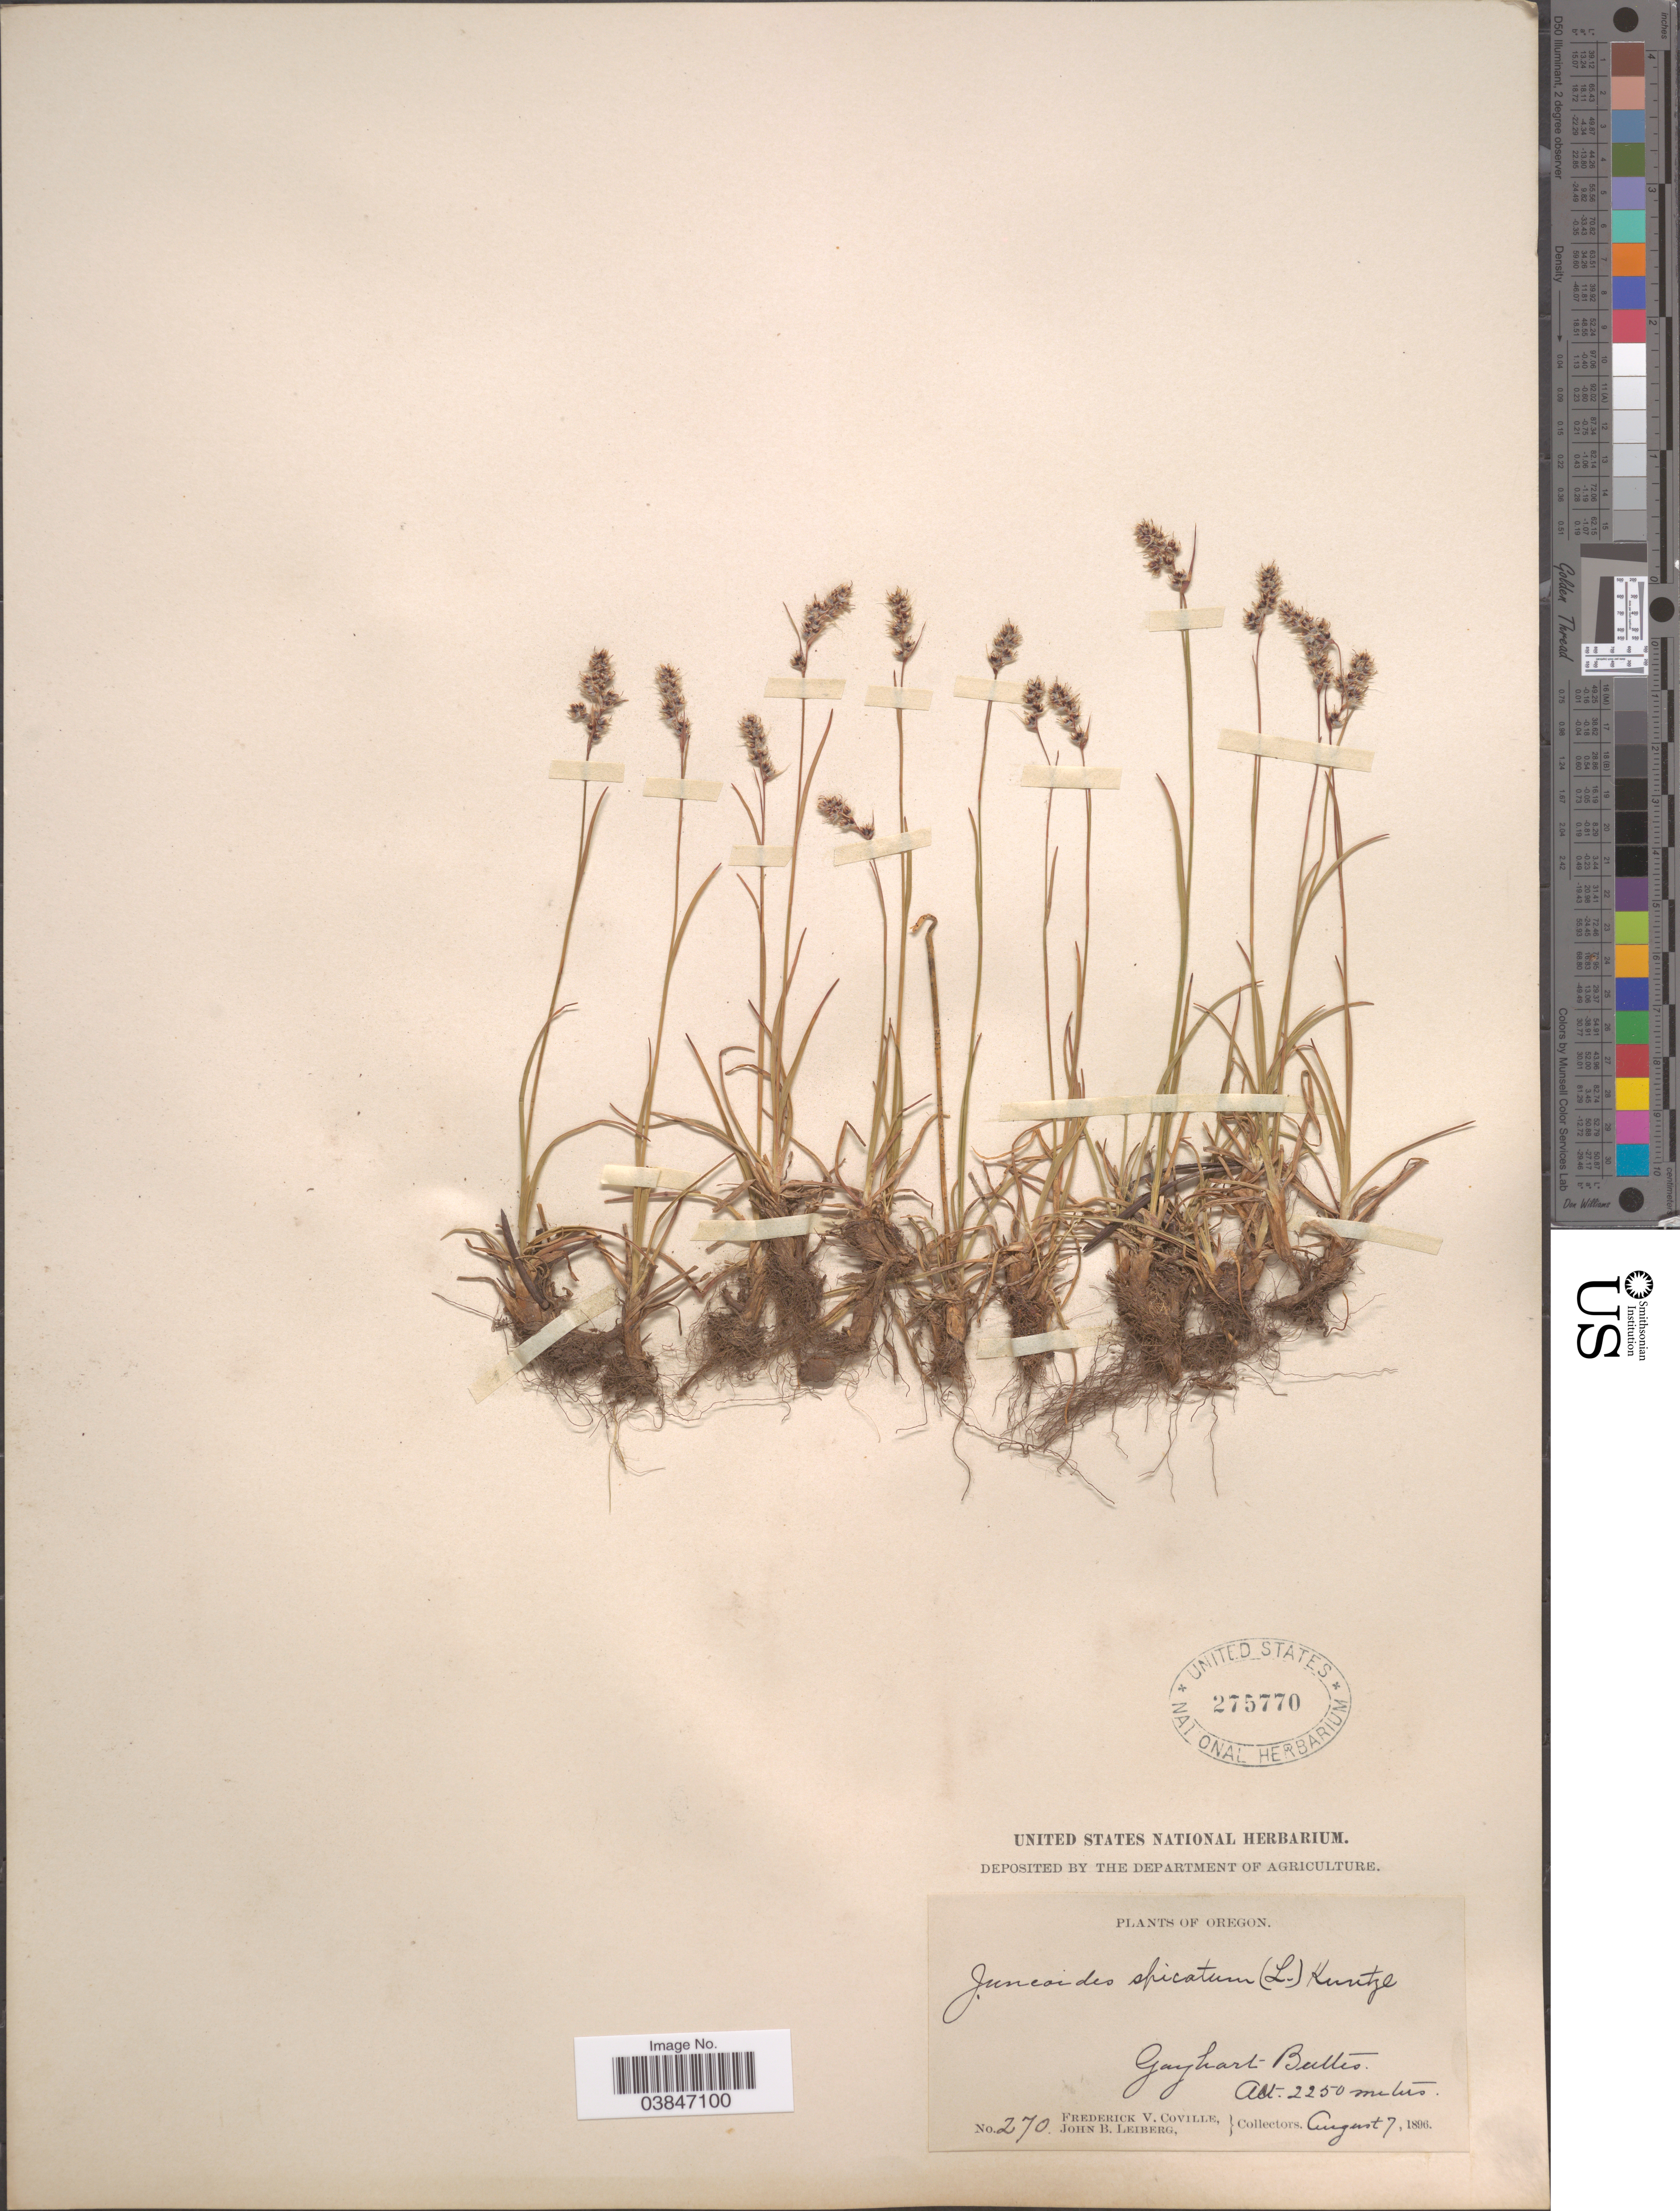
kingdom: Plantae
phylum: Tracheophyta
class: Liliopsida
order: Poales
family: Juncaceae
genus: Luzula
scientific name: Luzula spicata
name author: (L.) DC.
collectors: F. V. Coville & J. B. Leiberg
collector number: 270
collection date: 1896-08-07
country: United States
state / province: Oregon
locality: Gayhart Buttes.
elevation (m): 2250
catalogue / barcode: US 275770